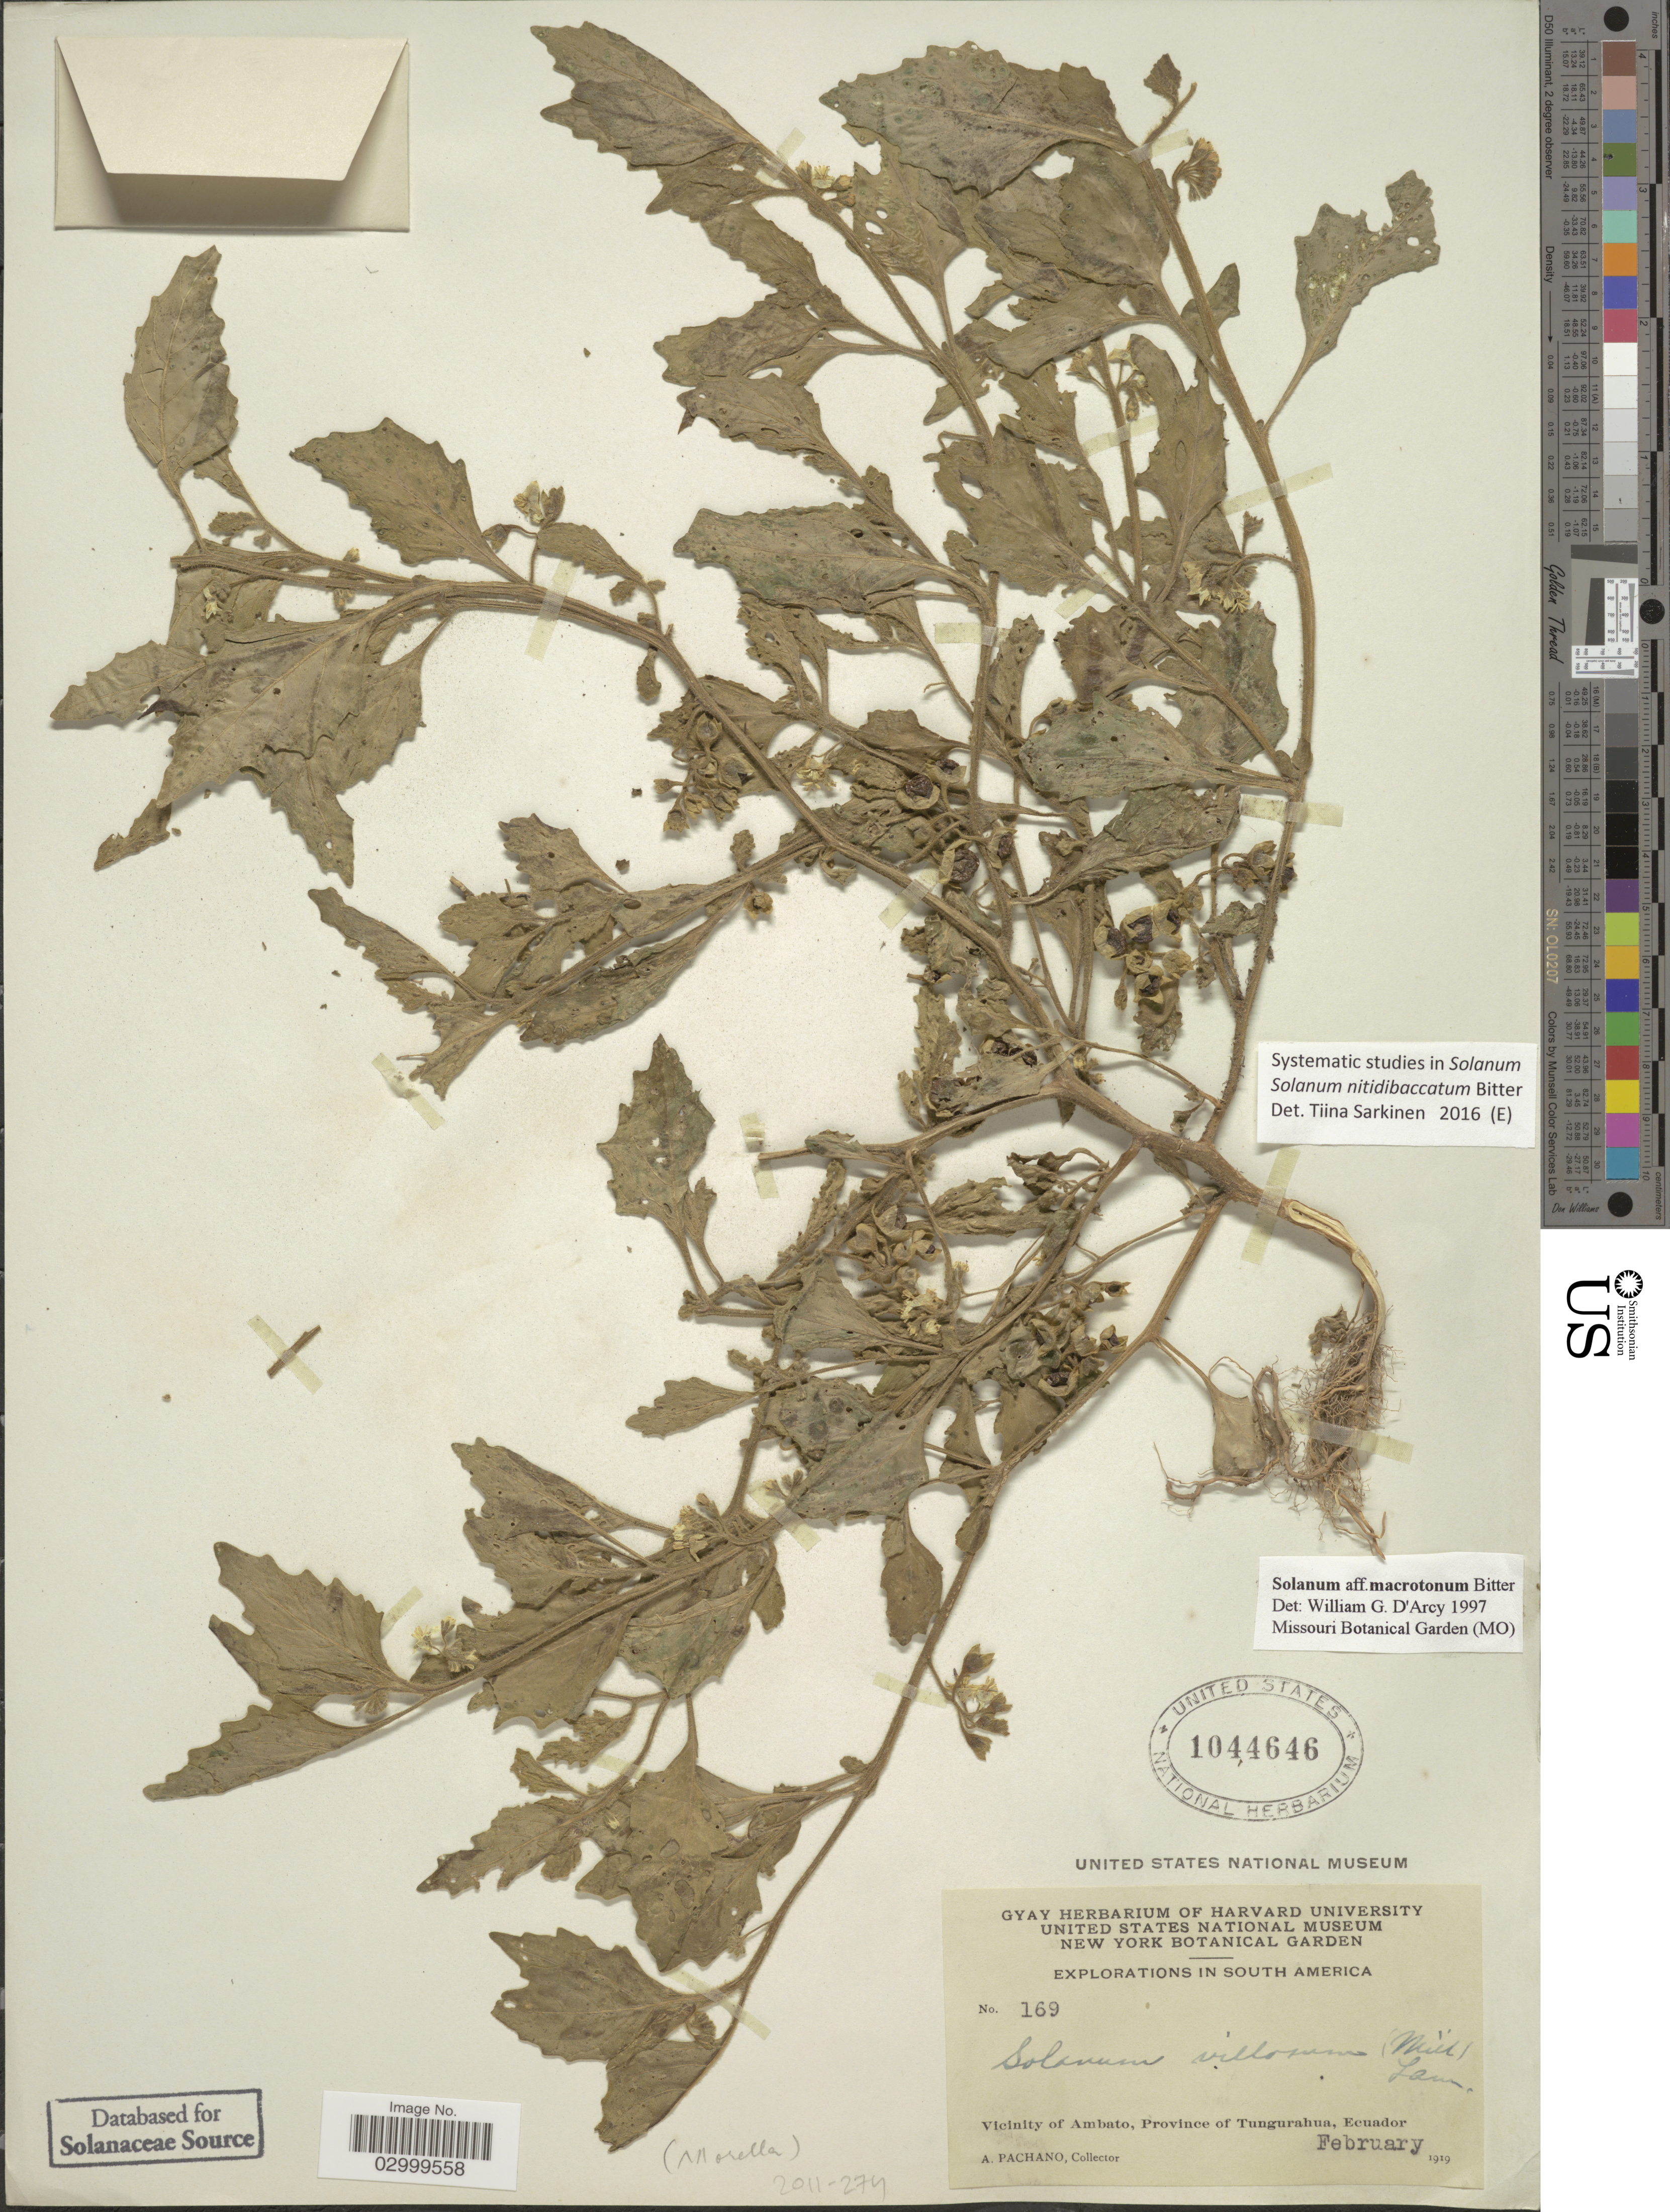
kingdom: Plantae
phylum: Tracheophyta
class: Magnoliopsida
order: Solanales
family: Solanaceae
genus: Solanum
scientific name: Solanum nitidibaccatum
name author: Bitter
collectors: A. Pachano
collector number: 169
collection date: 1919-02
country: Ecuador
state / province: Tungurahua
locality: Vicinity of Ambato.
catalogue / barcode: US 1044646